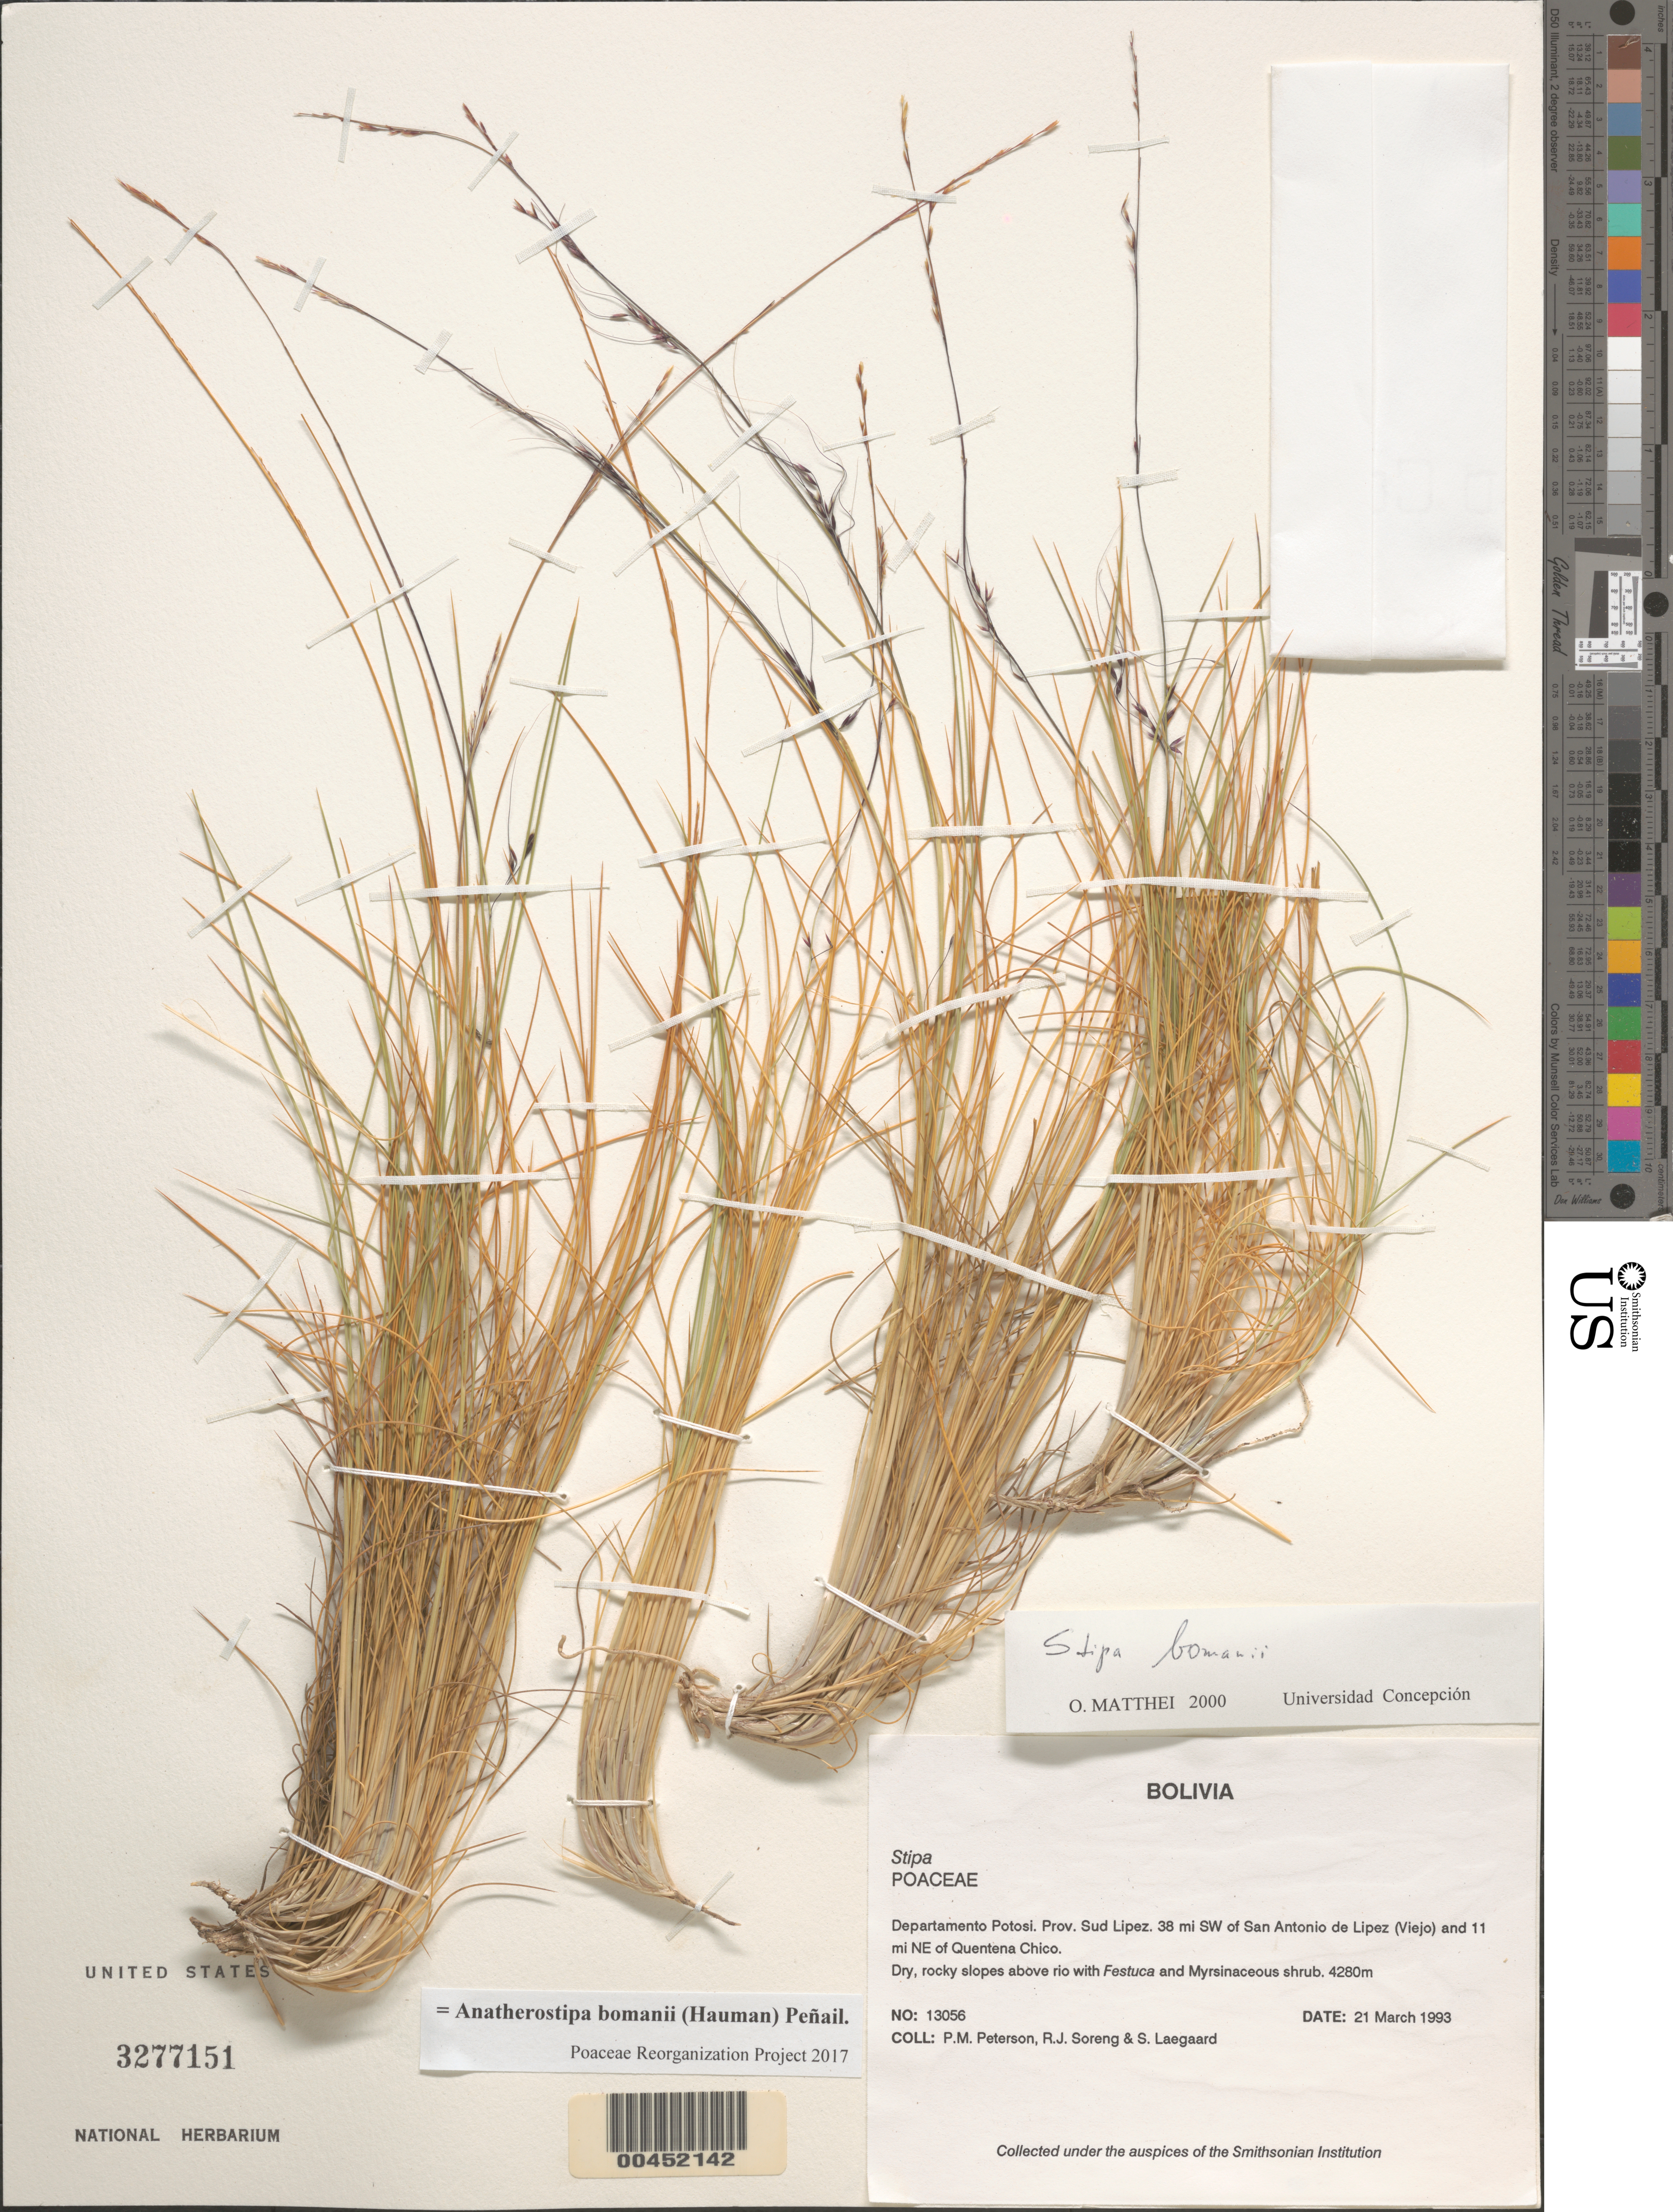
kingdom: Plantae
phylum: Tracheophyta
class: Liliopsida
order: Poales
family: Poaceae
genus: Anatherostipa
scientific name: Anatherostipa bomanii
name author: (Hauman) Peñailillo B.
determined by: Poaceae Reorganization Project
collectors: P. M. Peterson, R. J. Soreng & S. Lægaard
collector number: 13056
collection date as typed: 21 Mar 1993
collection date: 1993-03-21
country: Bolivia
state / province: Potosí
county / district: Sud Lípez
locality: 38 mi SW of San Antonia de Lipez (Viejo) and 11 mi NE of Quentena Chico.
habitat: Dry, rocky slopes above rio with Festuca and Myrsinaceous shrub.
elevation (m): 4280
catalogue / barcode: US 3277151